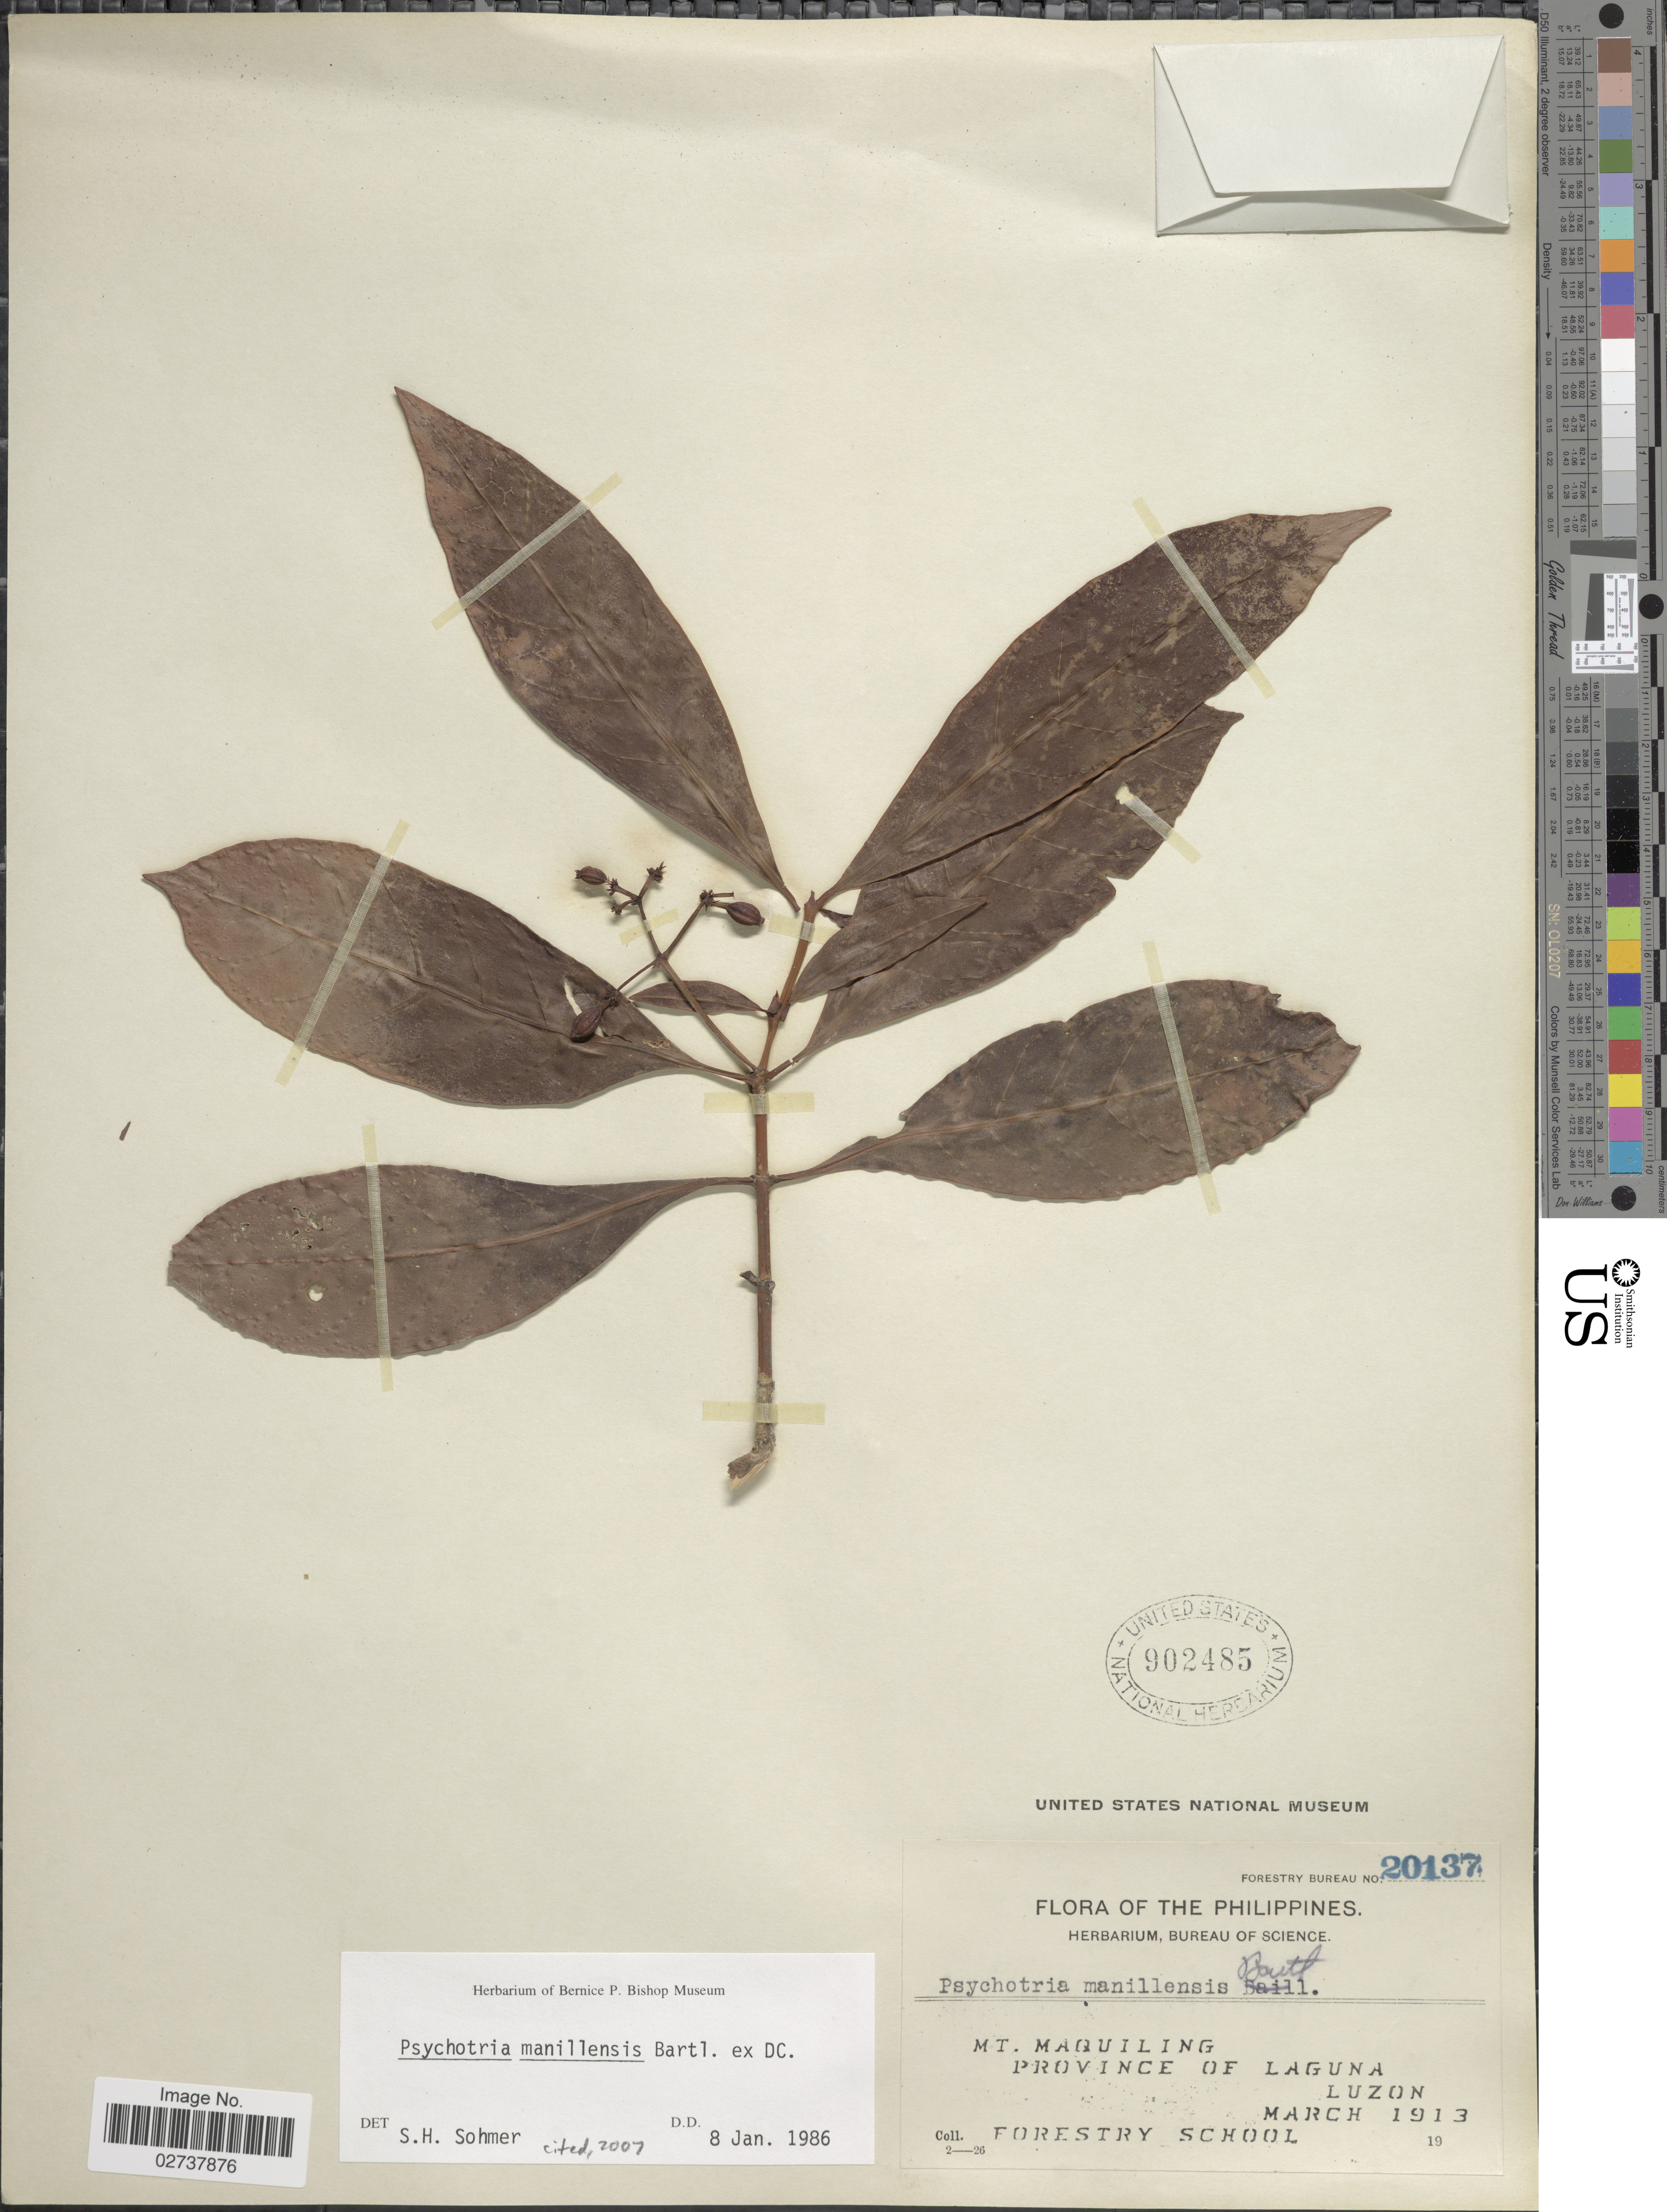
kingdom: Plantae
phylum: Tracheophyta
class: Magnoliopsida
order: Gentianales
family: Rubiaceae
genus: Psychotria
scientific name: Psychotria manillensis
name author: Bartl. ex DC.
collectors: Forestry School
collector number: Forestry Bureau 20137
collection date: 1913-03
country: Philippines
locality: Mt.Maquiling, Province of Laguna, Luzon.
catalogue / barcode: US 902485